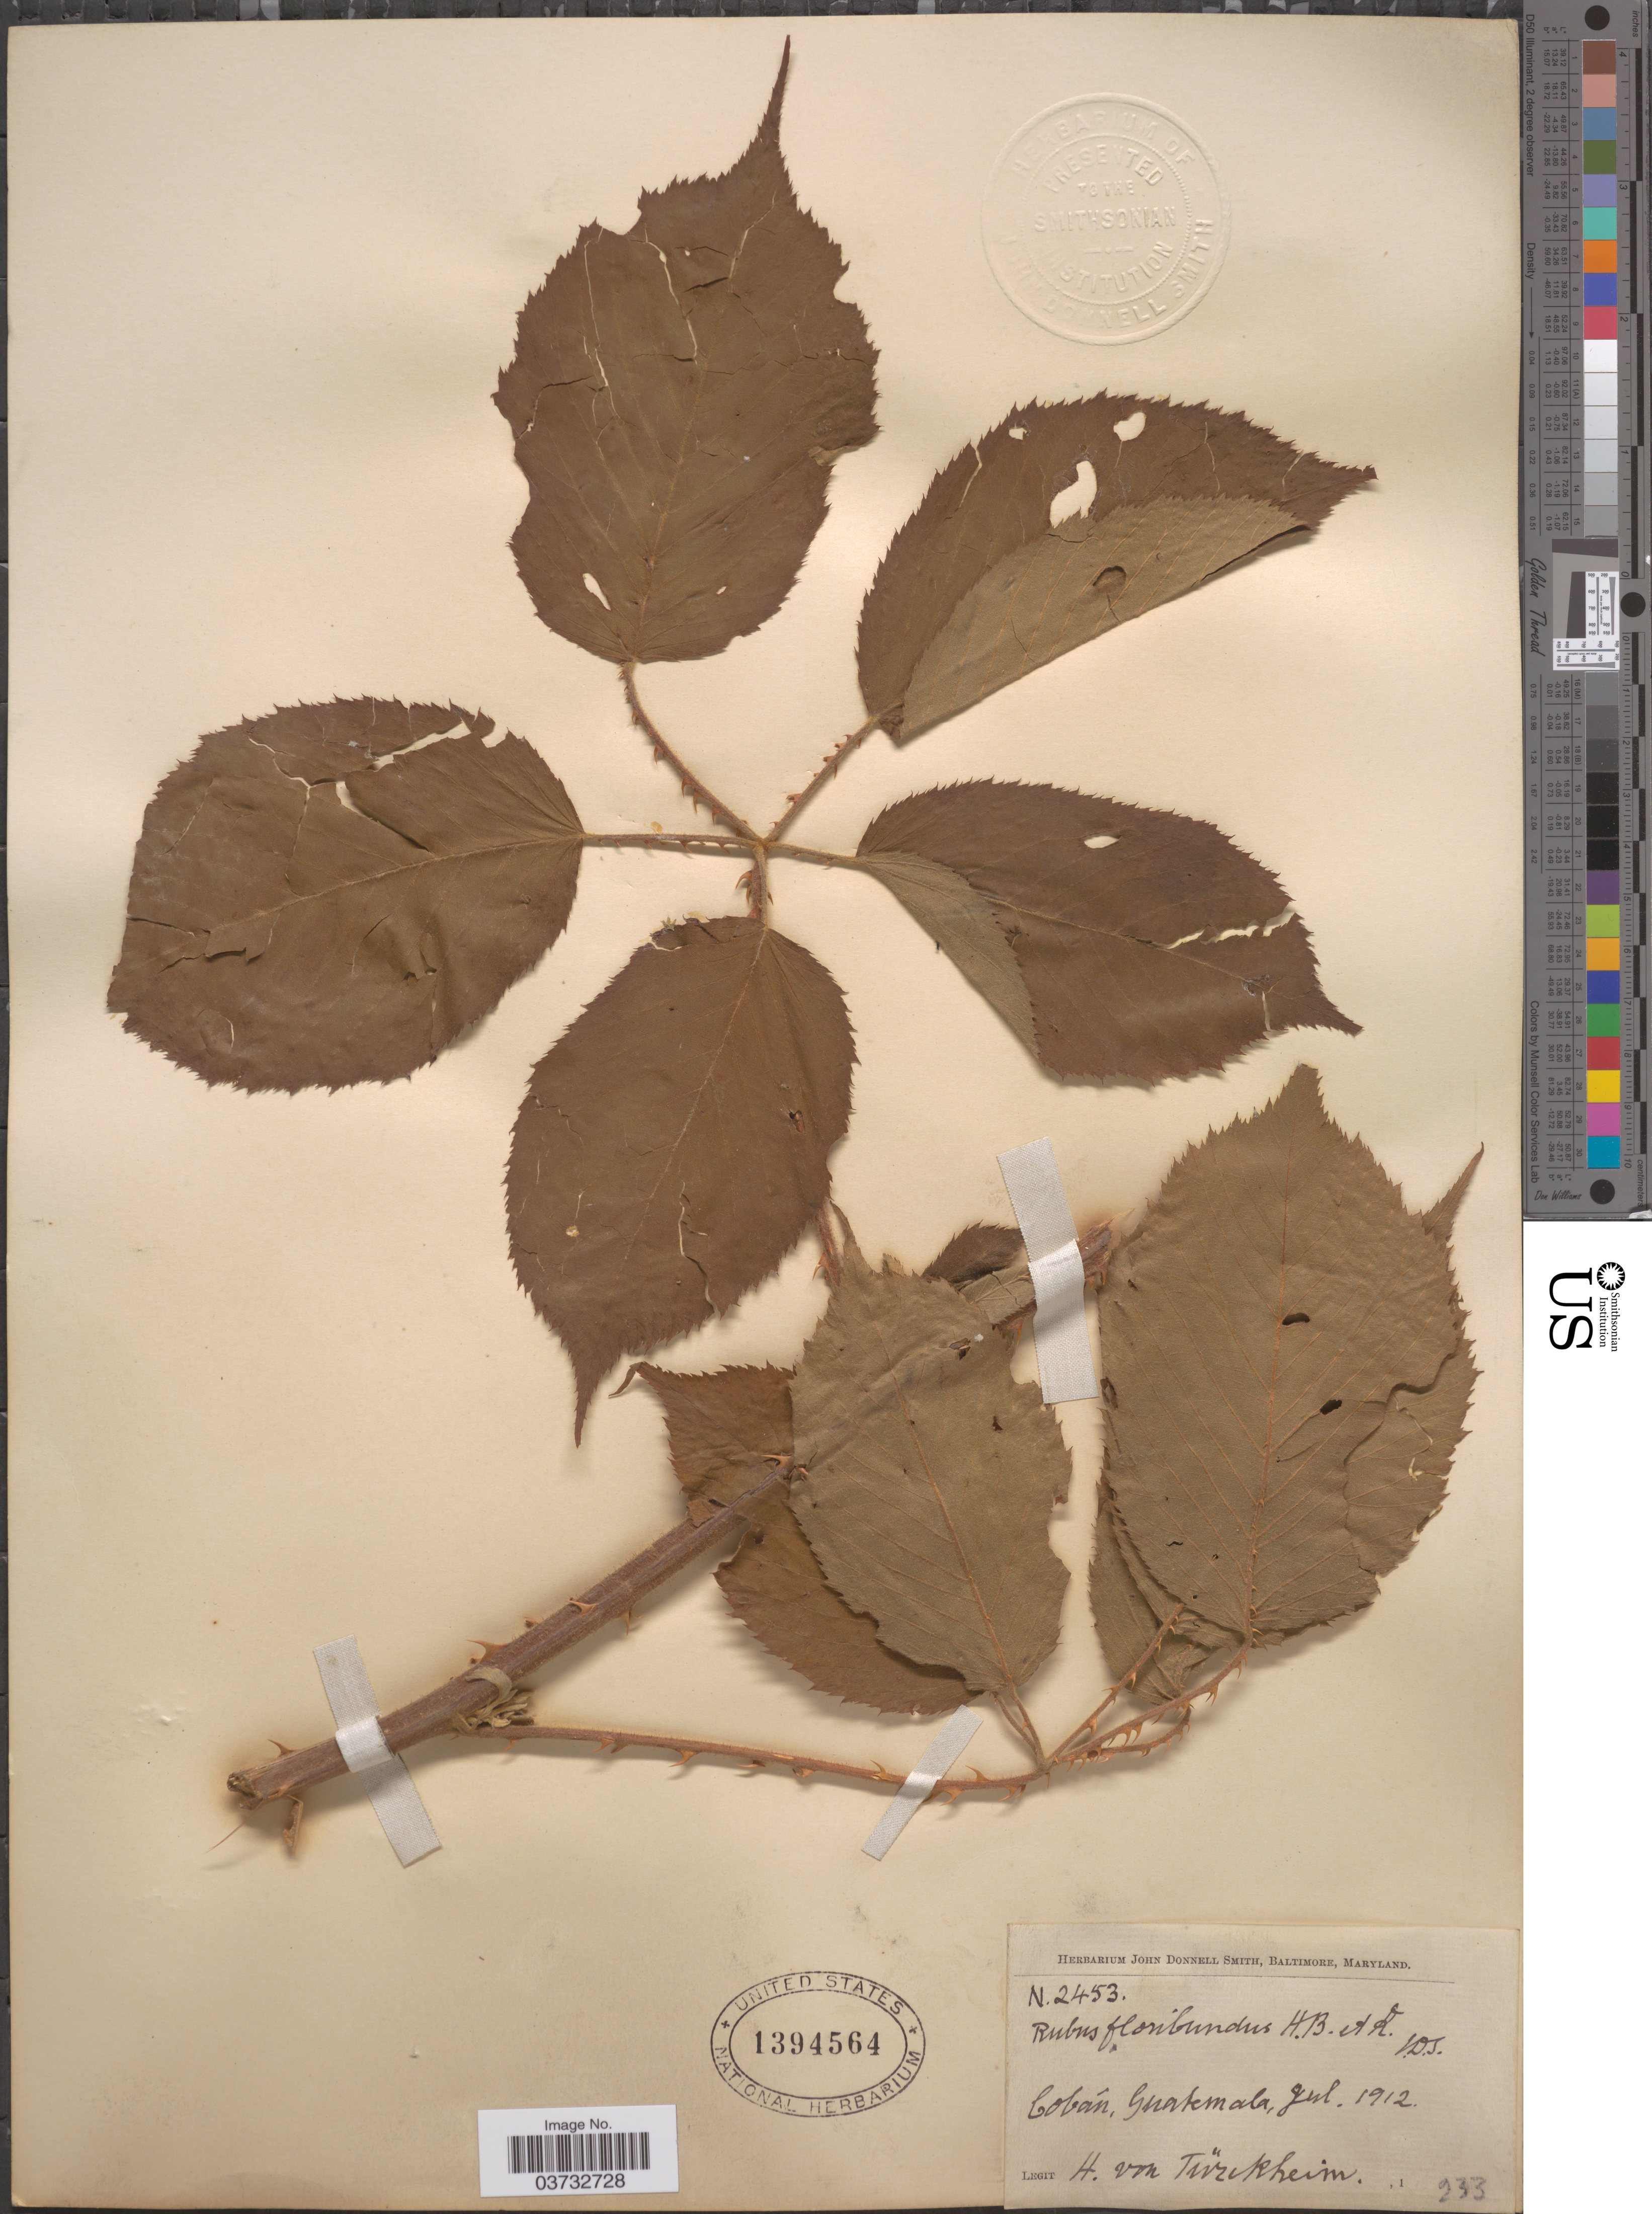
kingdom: Plantae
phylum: Tracheophyta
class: Magnoliopsida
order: Rosales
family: Rosaceae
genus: Rubus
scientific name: Rubus abundus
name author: Rydb.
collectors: H. von Türckheim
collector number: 2453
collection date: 1912-07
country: Guatemala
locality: Cobán.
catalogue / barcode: US 1394564